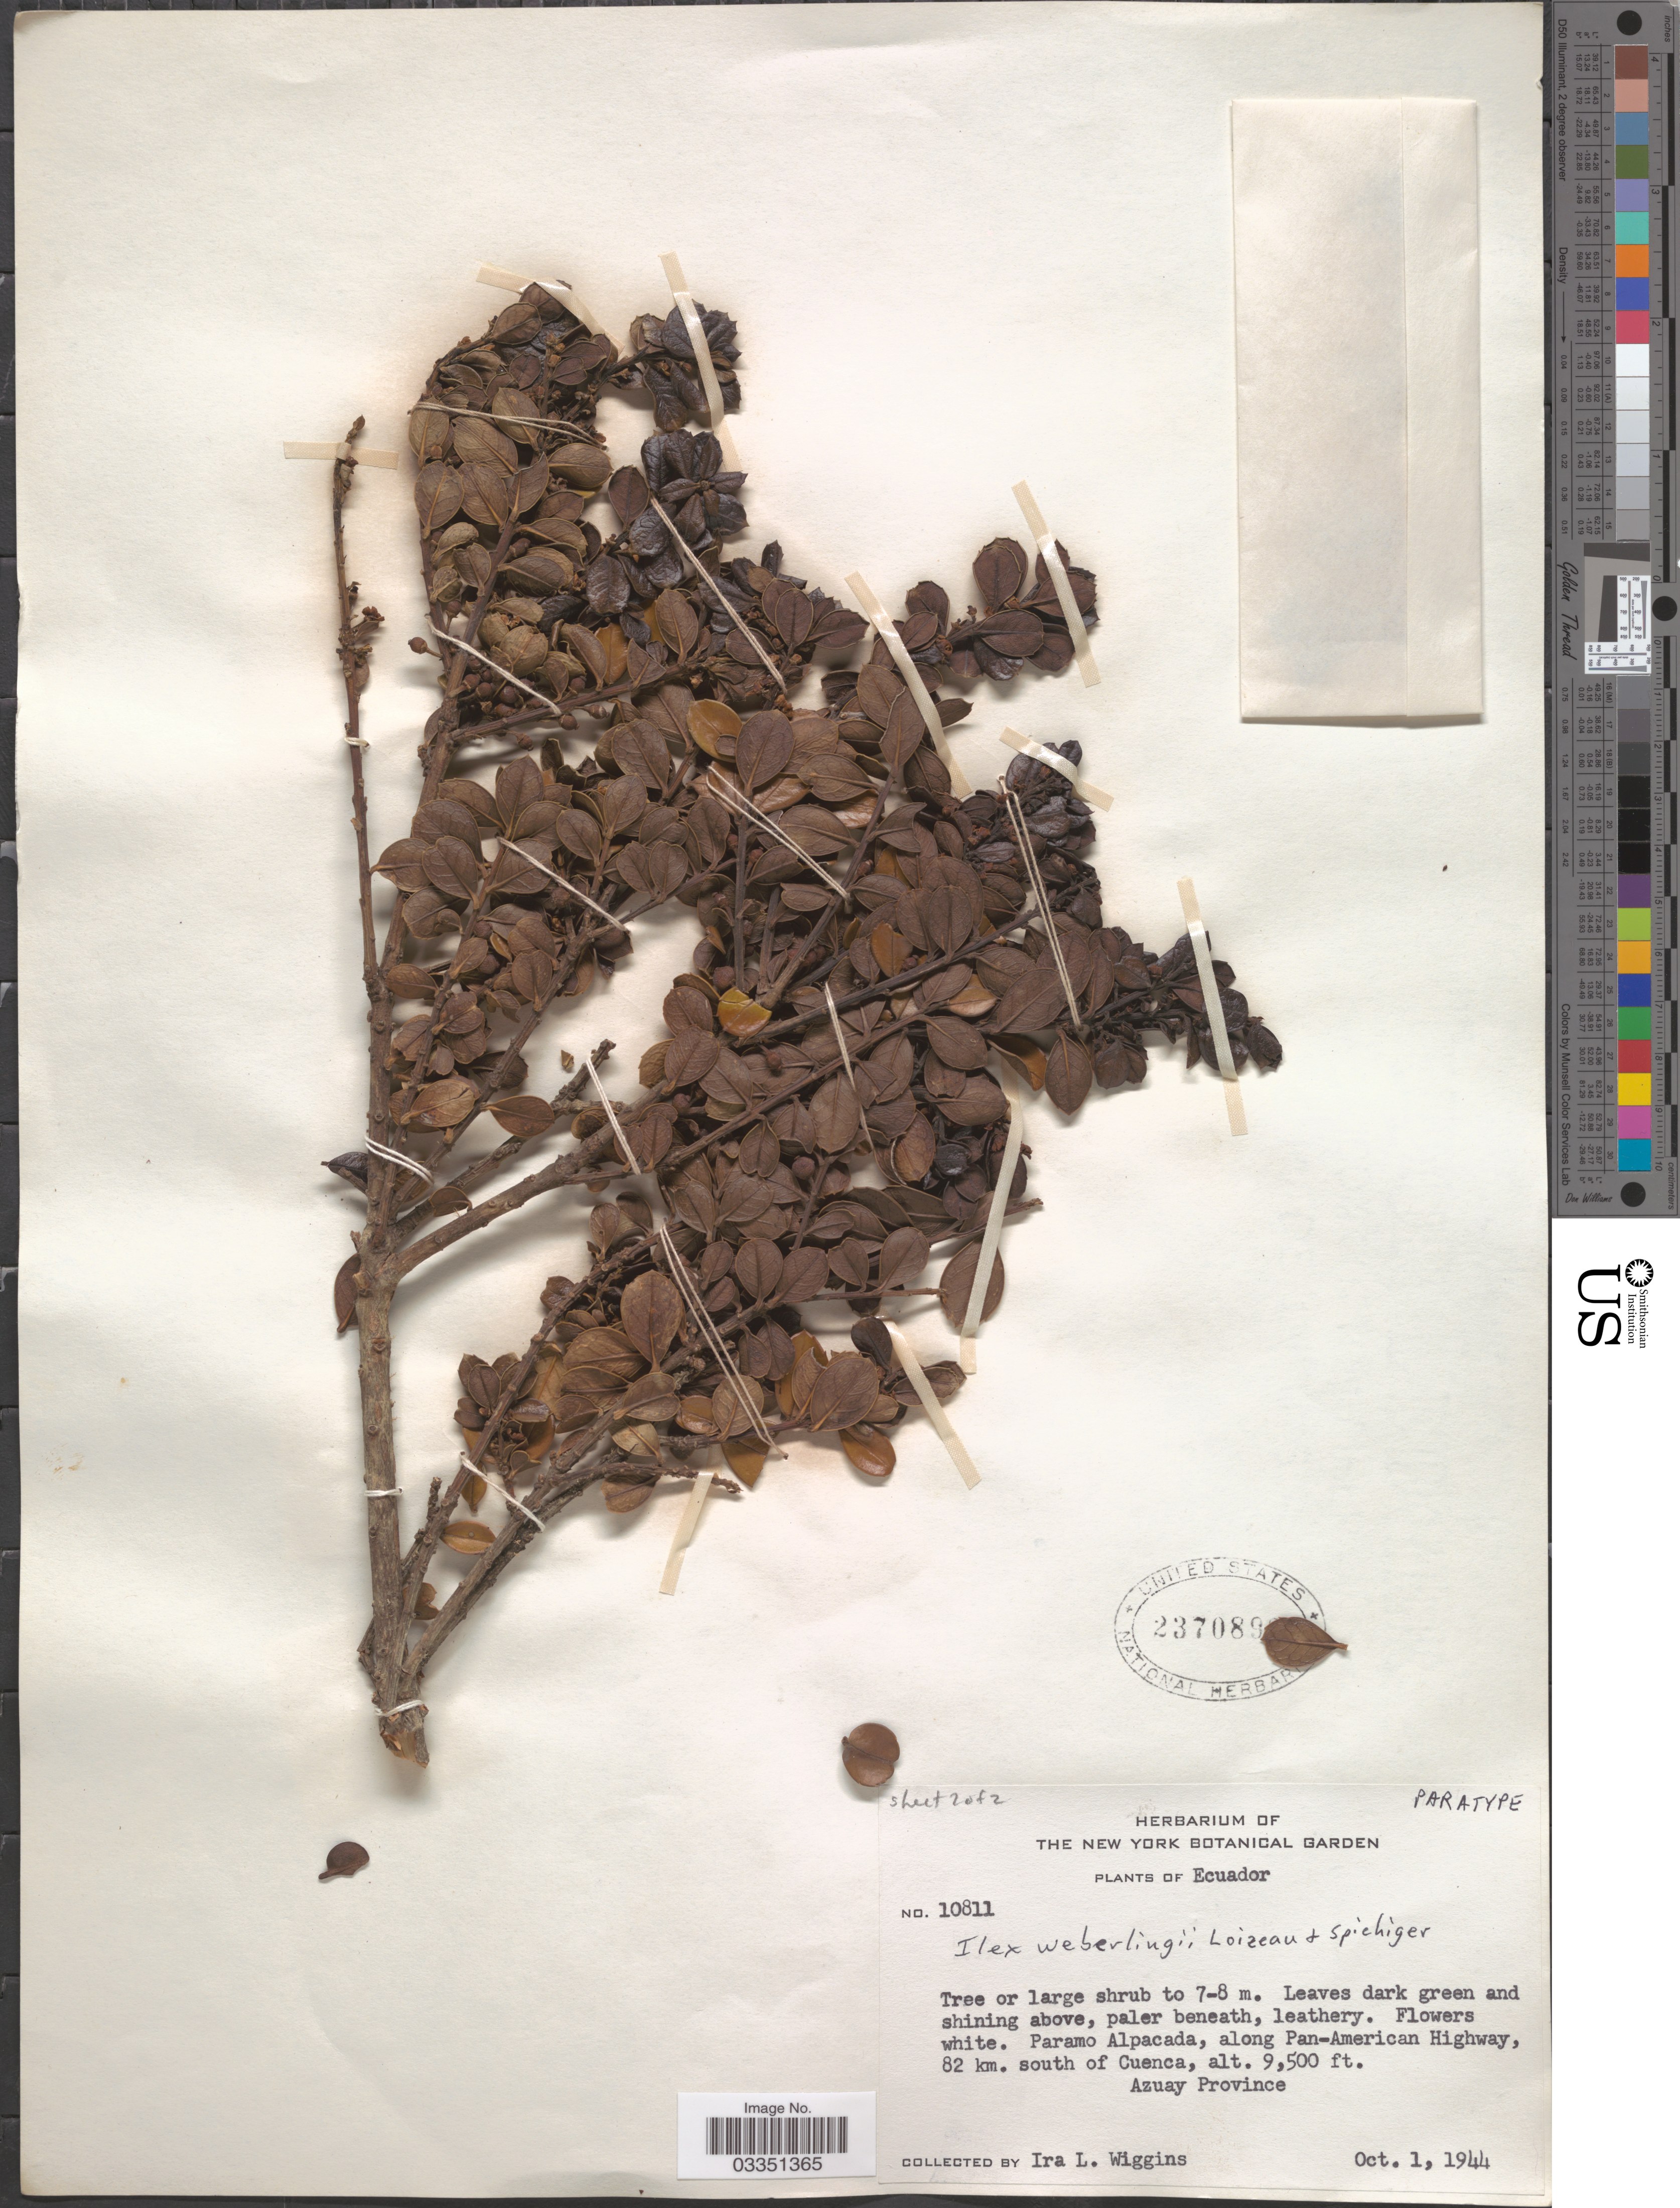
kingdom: Plantae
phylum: Tracheophyta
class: Magnoliopsida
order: Aquifoliales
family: Aquifoliaceae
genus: Ilex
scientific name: Ilex weberlingii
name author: Loizeau & Spichiger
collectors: I. L. Wiggins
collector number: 10811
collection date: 1944-10-01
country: Ecuador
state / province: Azuay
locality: Paramo Alpacada, along Pan-American Highway, 82 km. south of Cuenca.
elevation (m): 2896